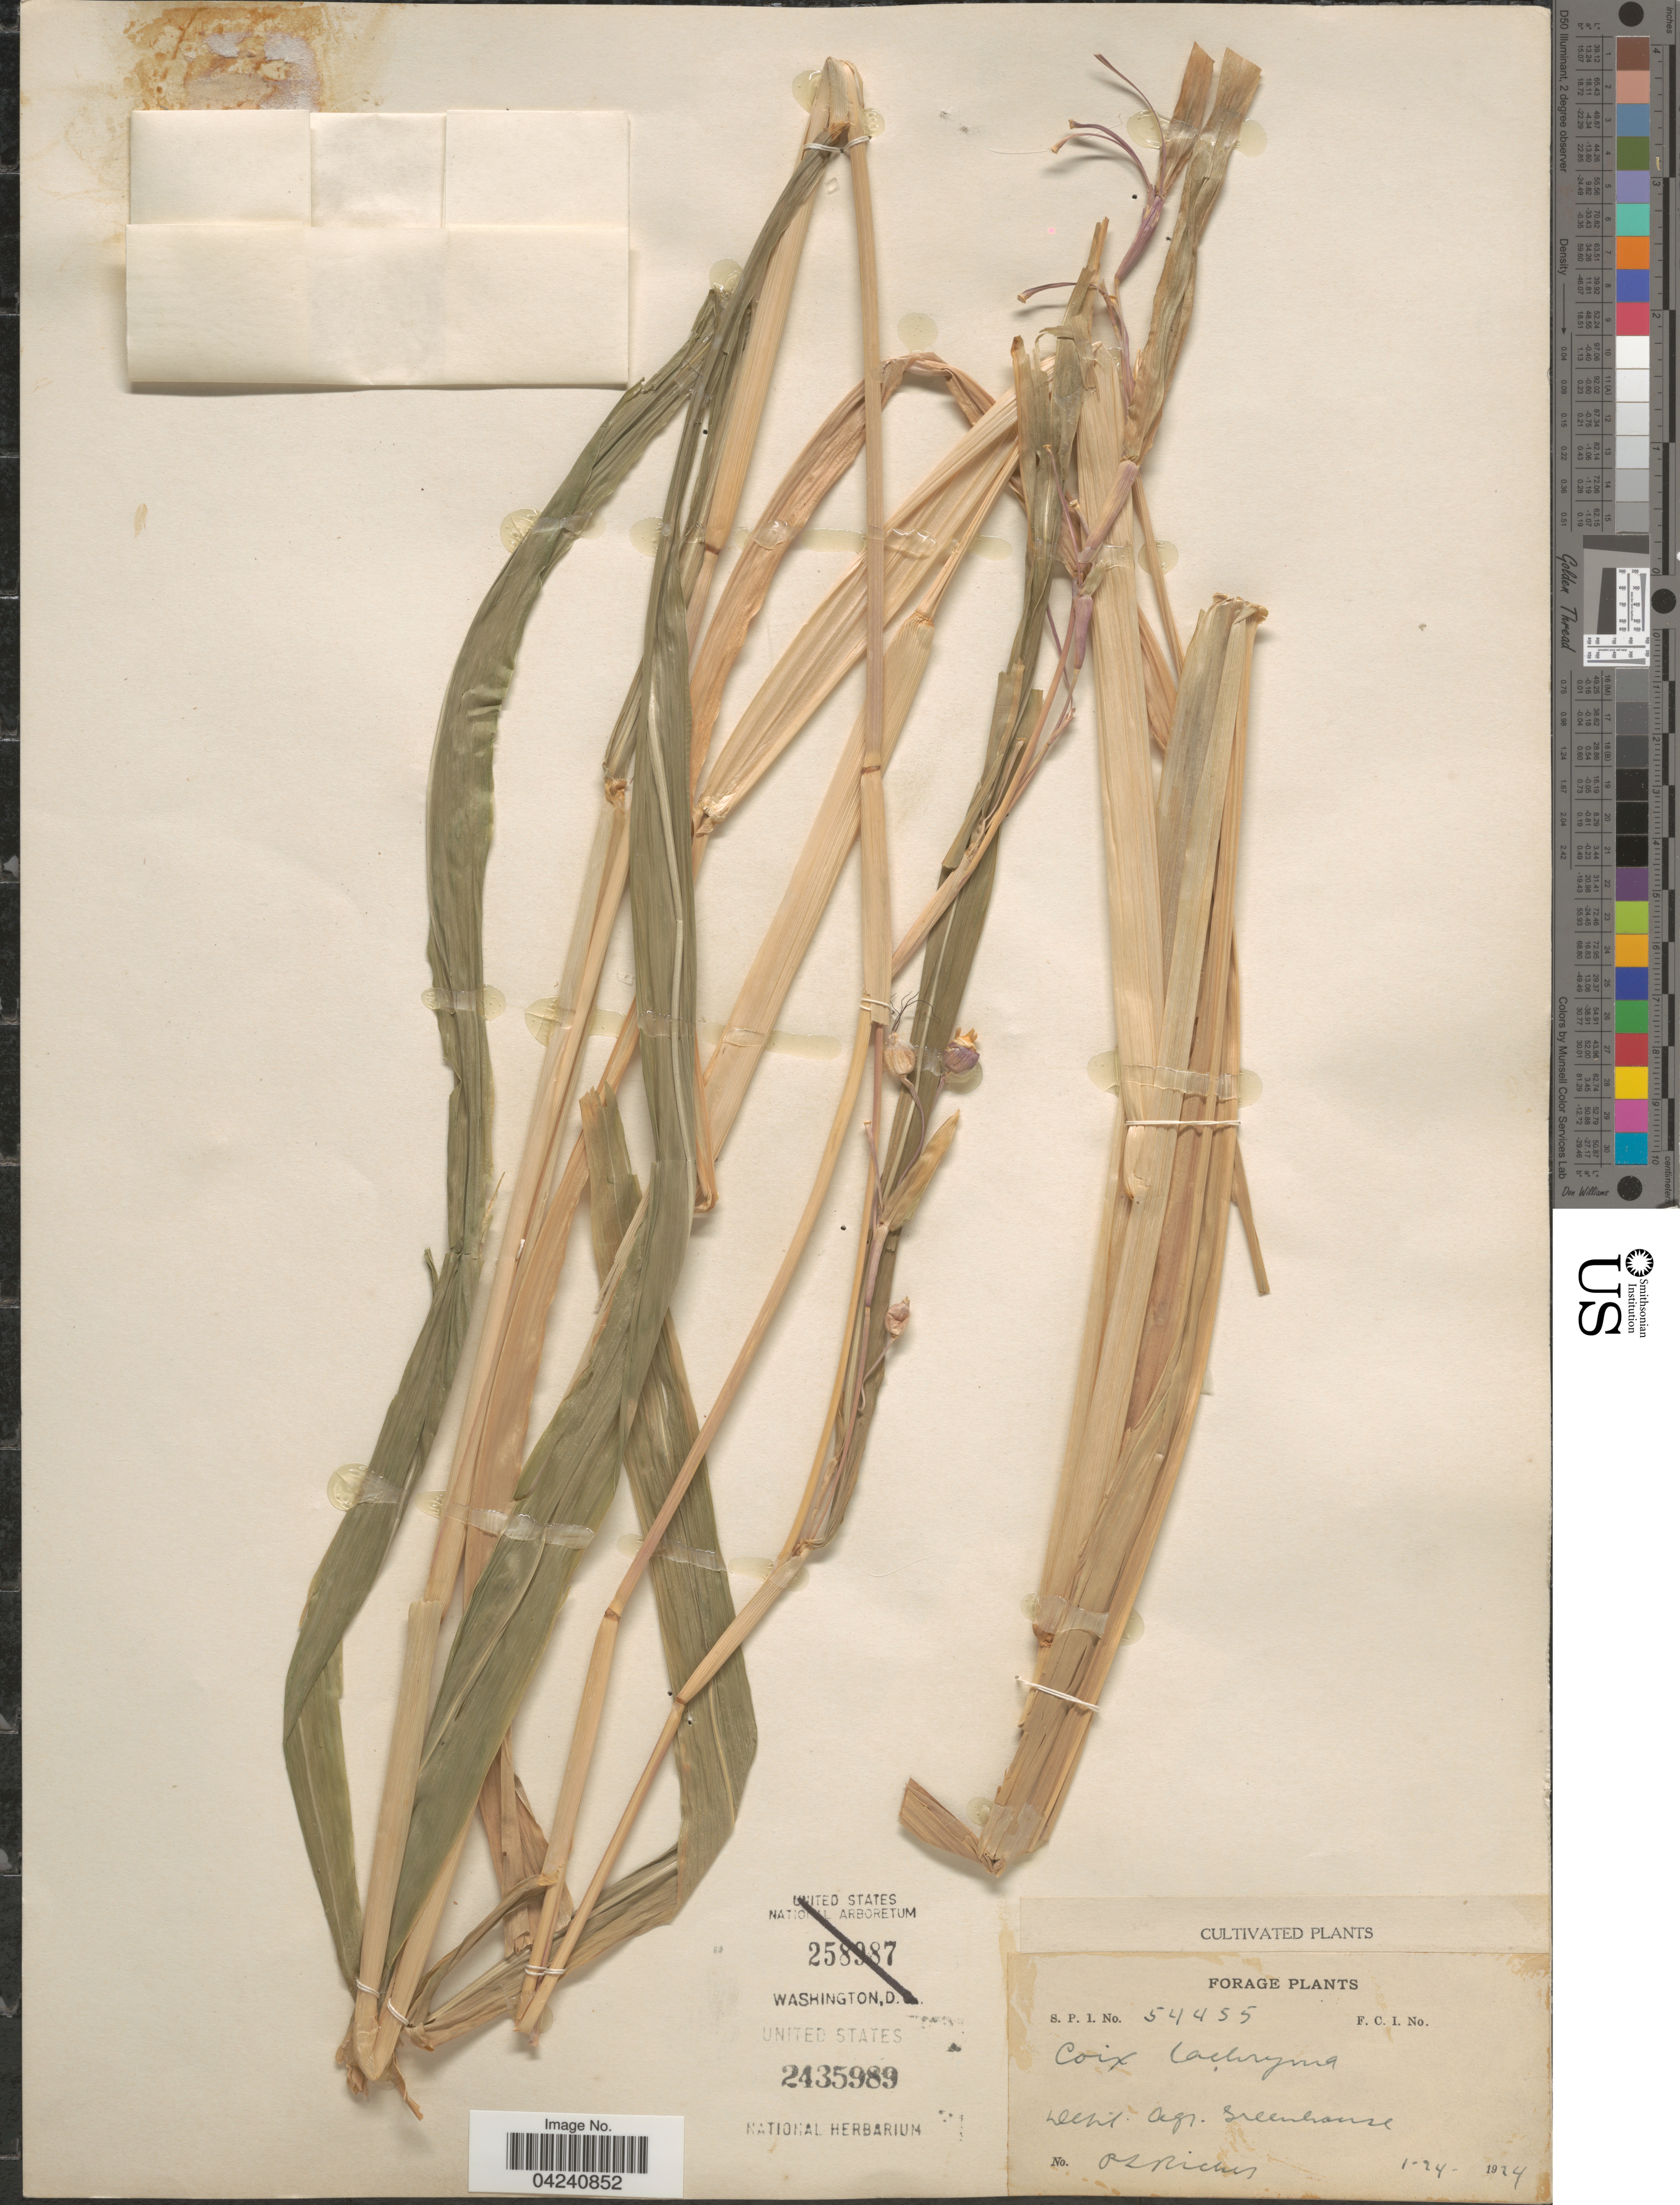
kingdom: Plantae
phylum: Tracheophyta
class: Liliopsida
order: Poales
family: Poaceae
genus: Coix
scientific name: Coix lacryma-jobi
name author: L.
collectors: P. Ricker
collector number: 54455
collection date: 1924-01-24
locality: Dept. Agr. Greenhouse.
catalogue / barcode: US 2435989